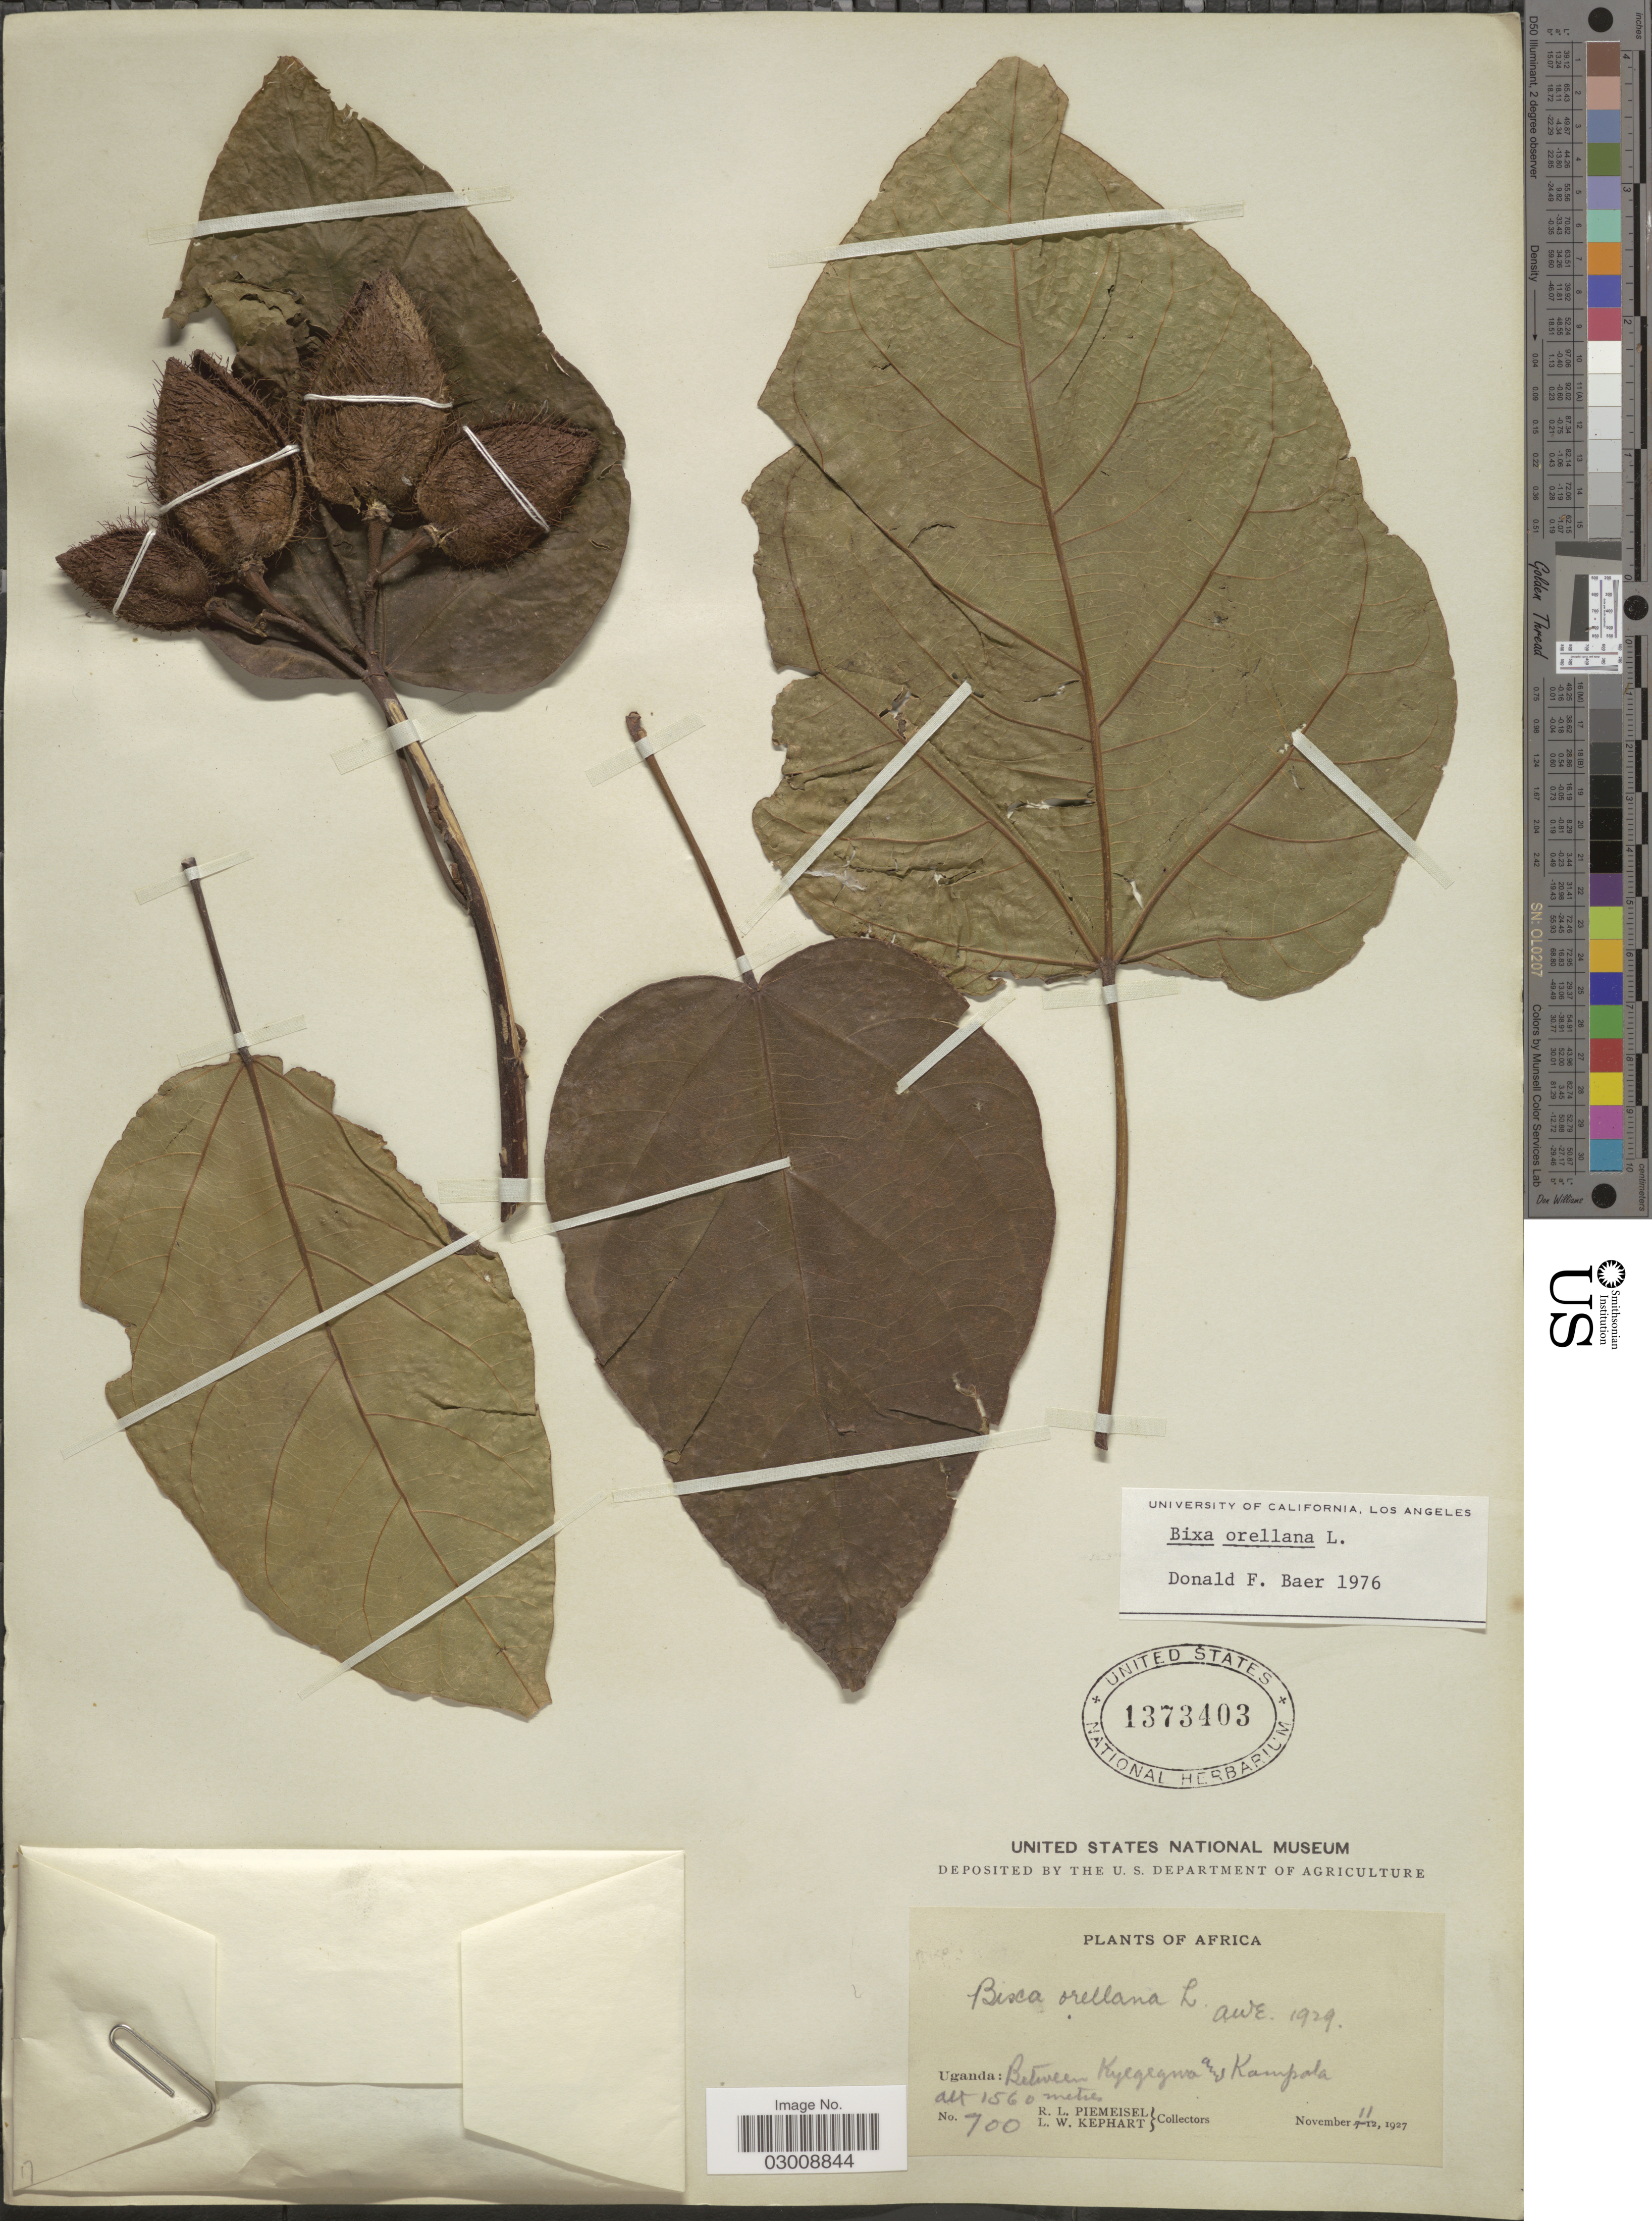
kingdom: Plantae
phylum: Tracheophyta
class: Magnoliopsida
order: Malvales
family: Bixaceae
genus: Bixa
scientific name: Bixa orellana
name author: L.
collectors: R. L. Piemeisel & L. W. Kephart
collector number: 700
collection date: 1927-11-11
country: Uganda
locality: Between Kyegegwa and Kampala.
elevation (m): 1560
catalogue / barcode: US 1373403